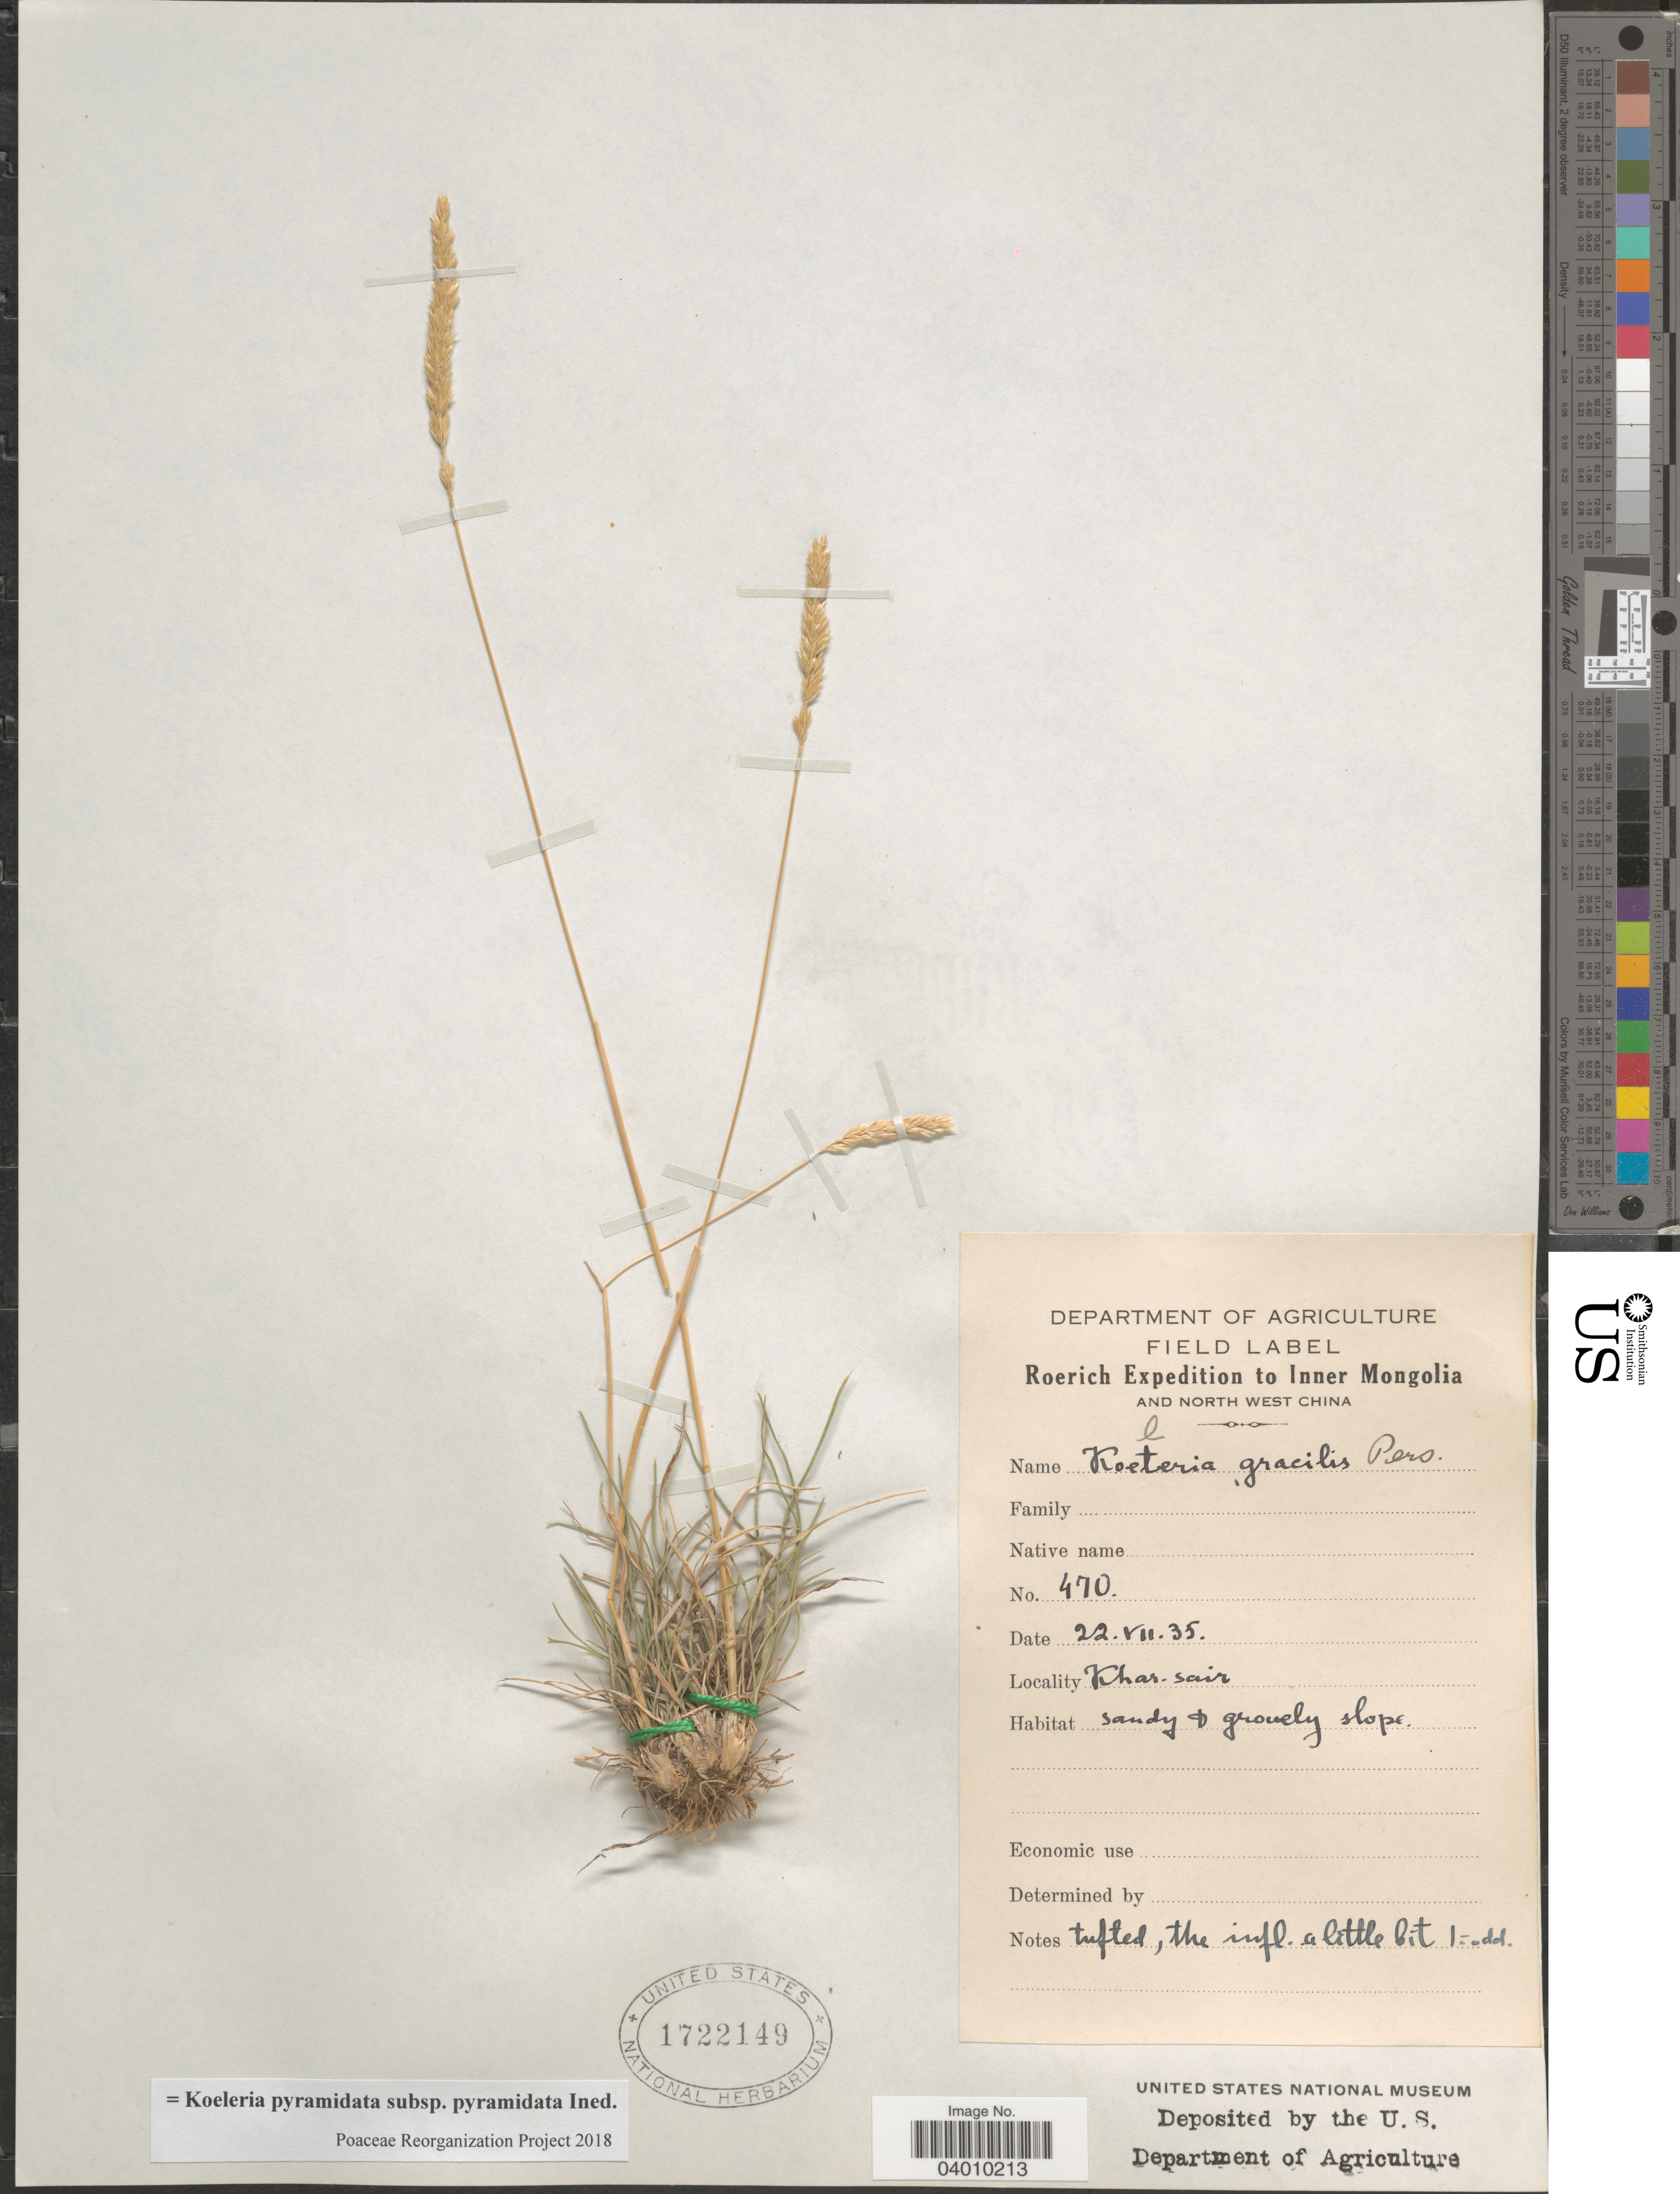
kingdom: Plantae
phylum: Tracheophyta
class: Liliopsida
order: Poales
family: Poaceae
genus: Koeleria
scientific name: Koeleria pyramidata subsp. pyramidata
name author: (Lam.) P. Beauv.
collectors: Roerich Expedition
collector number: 470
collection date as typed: Transcribed d/m/y: 22/7/35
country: China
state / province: Nei Monggol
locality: Inner Mongolia and North West China. Khar-sair.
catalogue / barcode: US 1722149